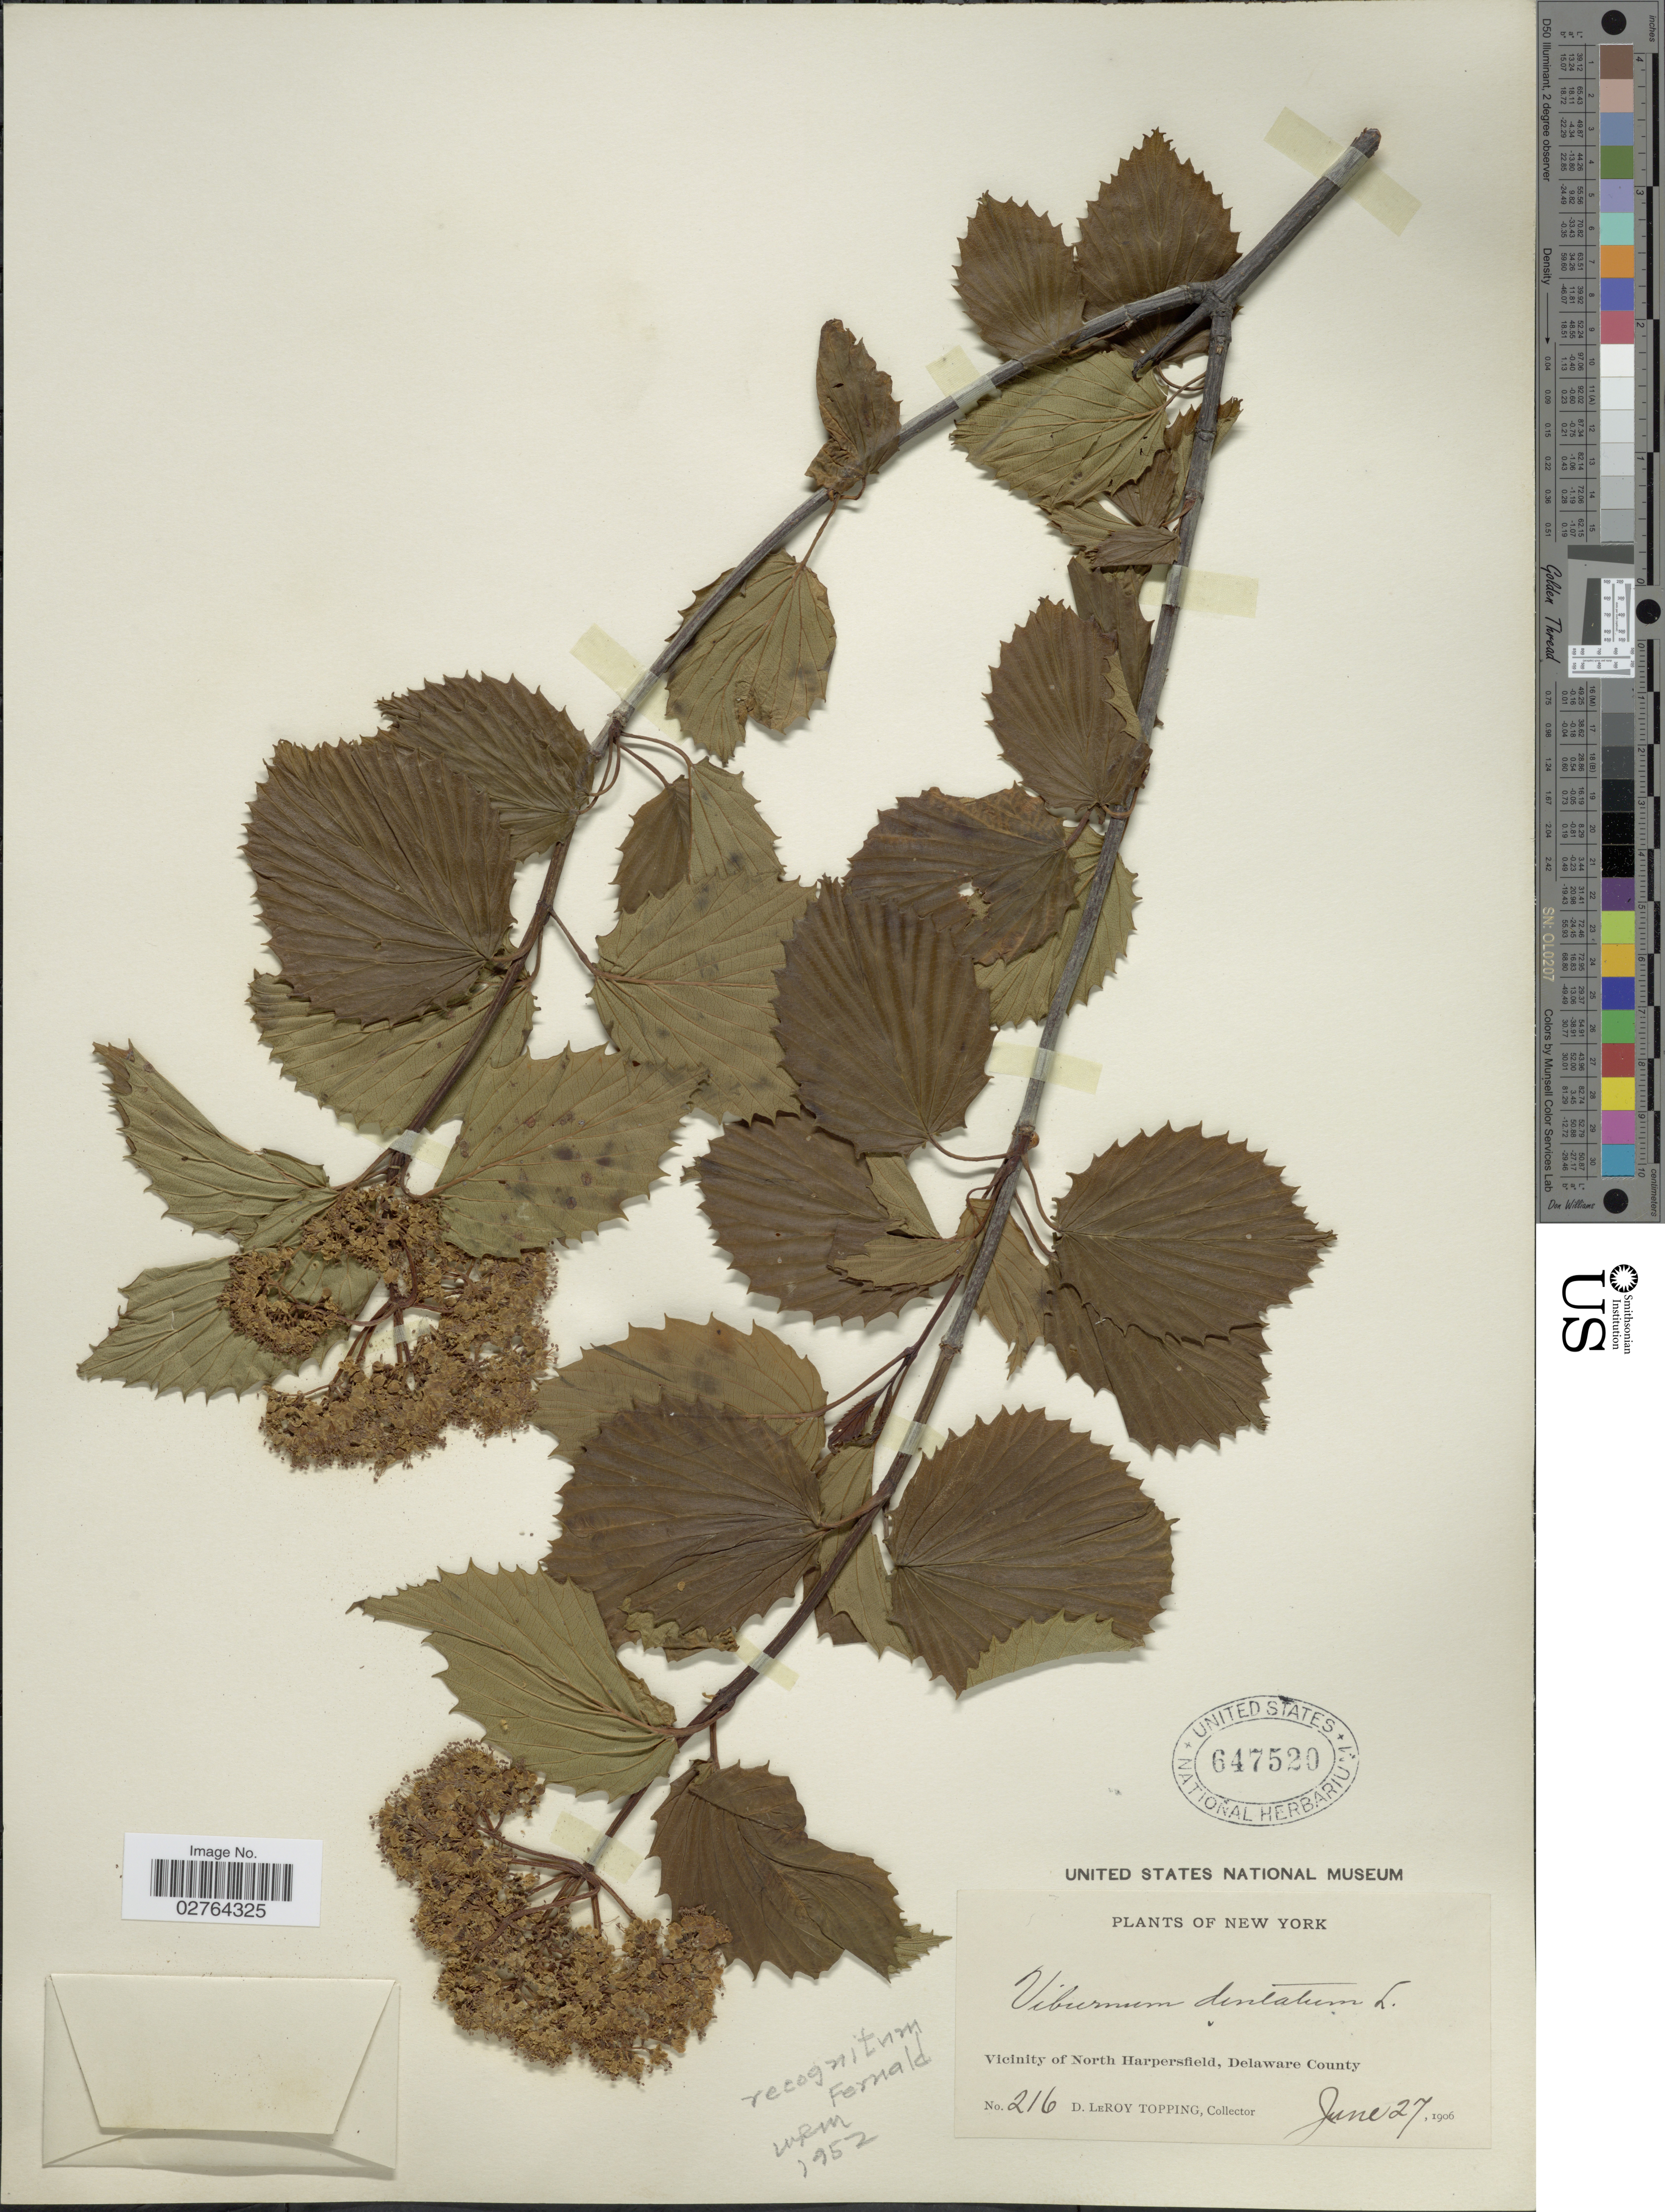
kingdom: Plantae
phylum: Tracheophyta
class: Magnoliopsida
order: Dipsacales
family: Viburnaceae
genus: Viburnum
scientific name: Viburnum recognitum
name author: Fernald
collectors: D. L. Topping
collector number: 216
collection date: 1906-06-27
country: United States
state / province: New York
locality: Vicinity of North Harpersfield, Delaware County.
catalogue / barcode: US 647520